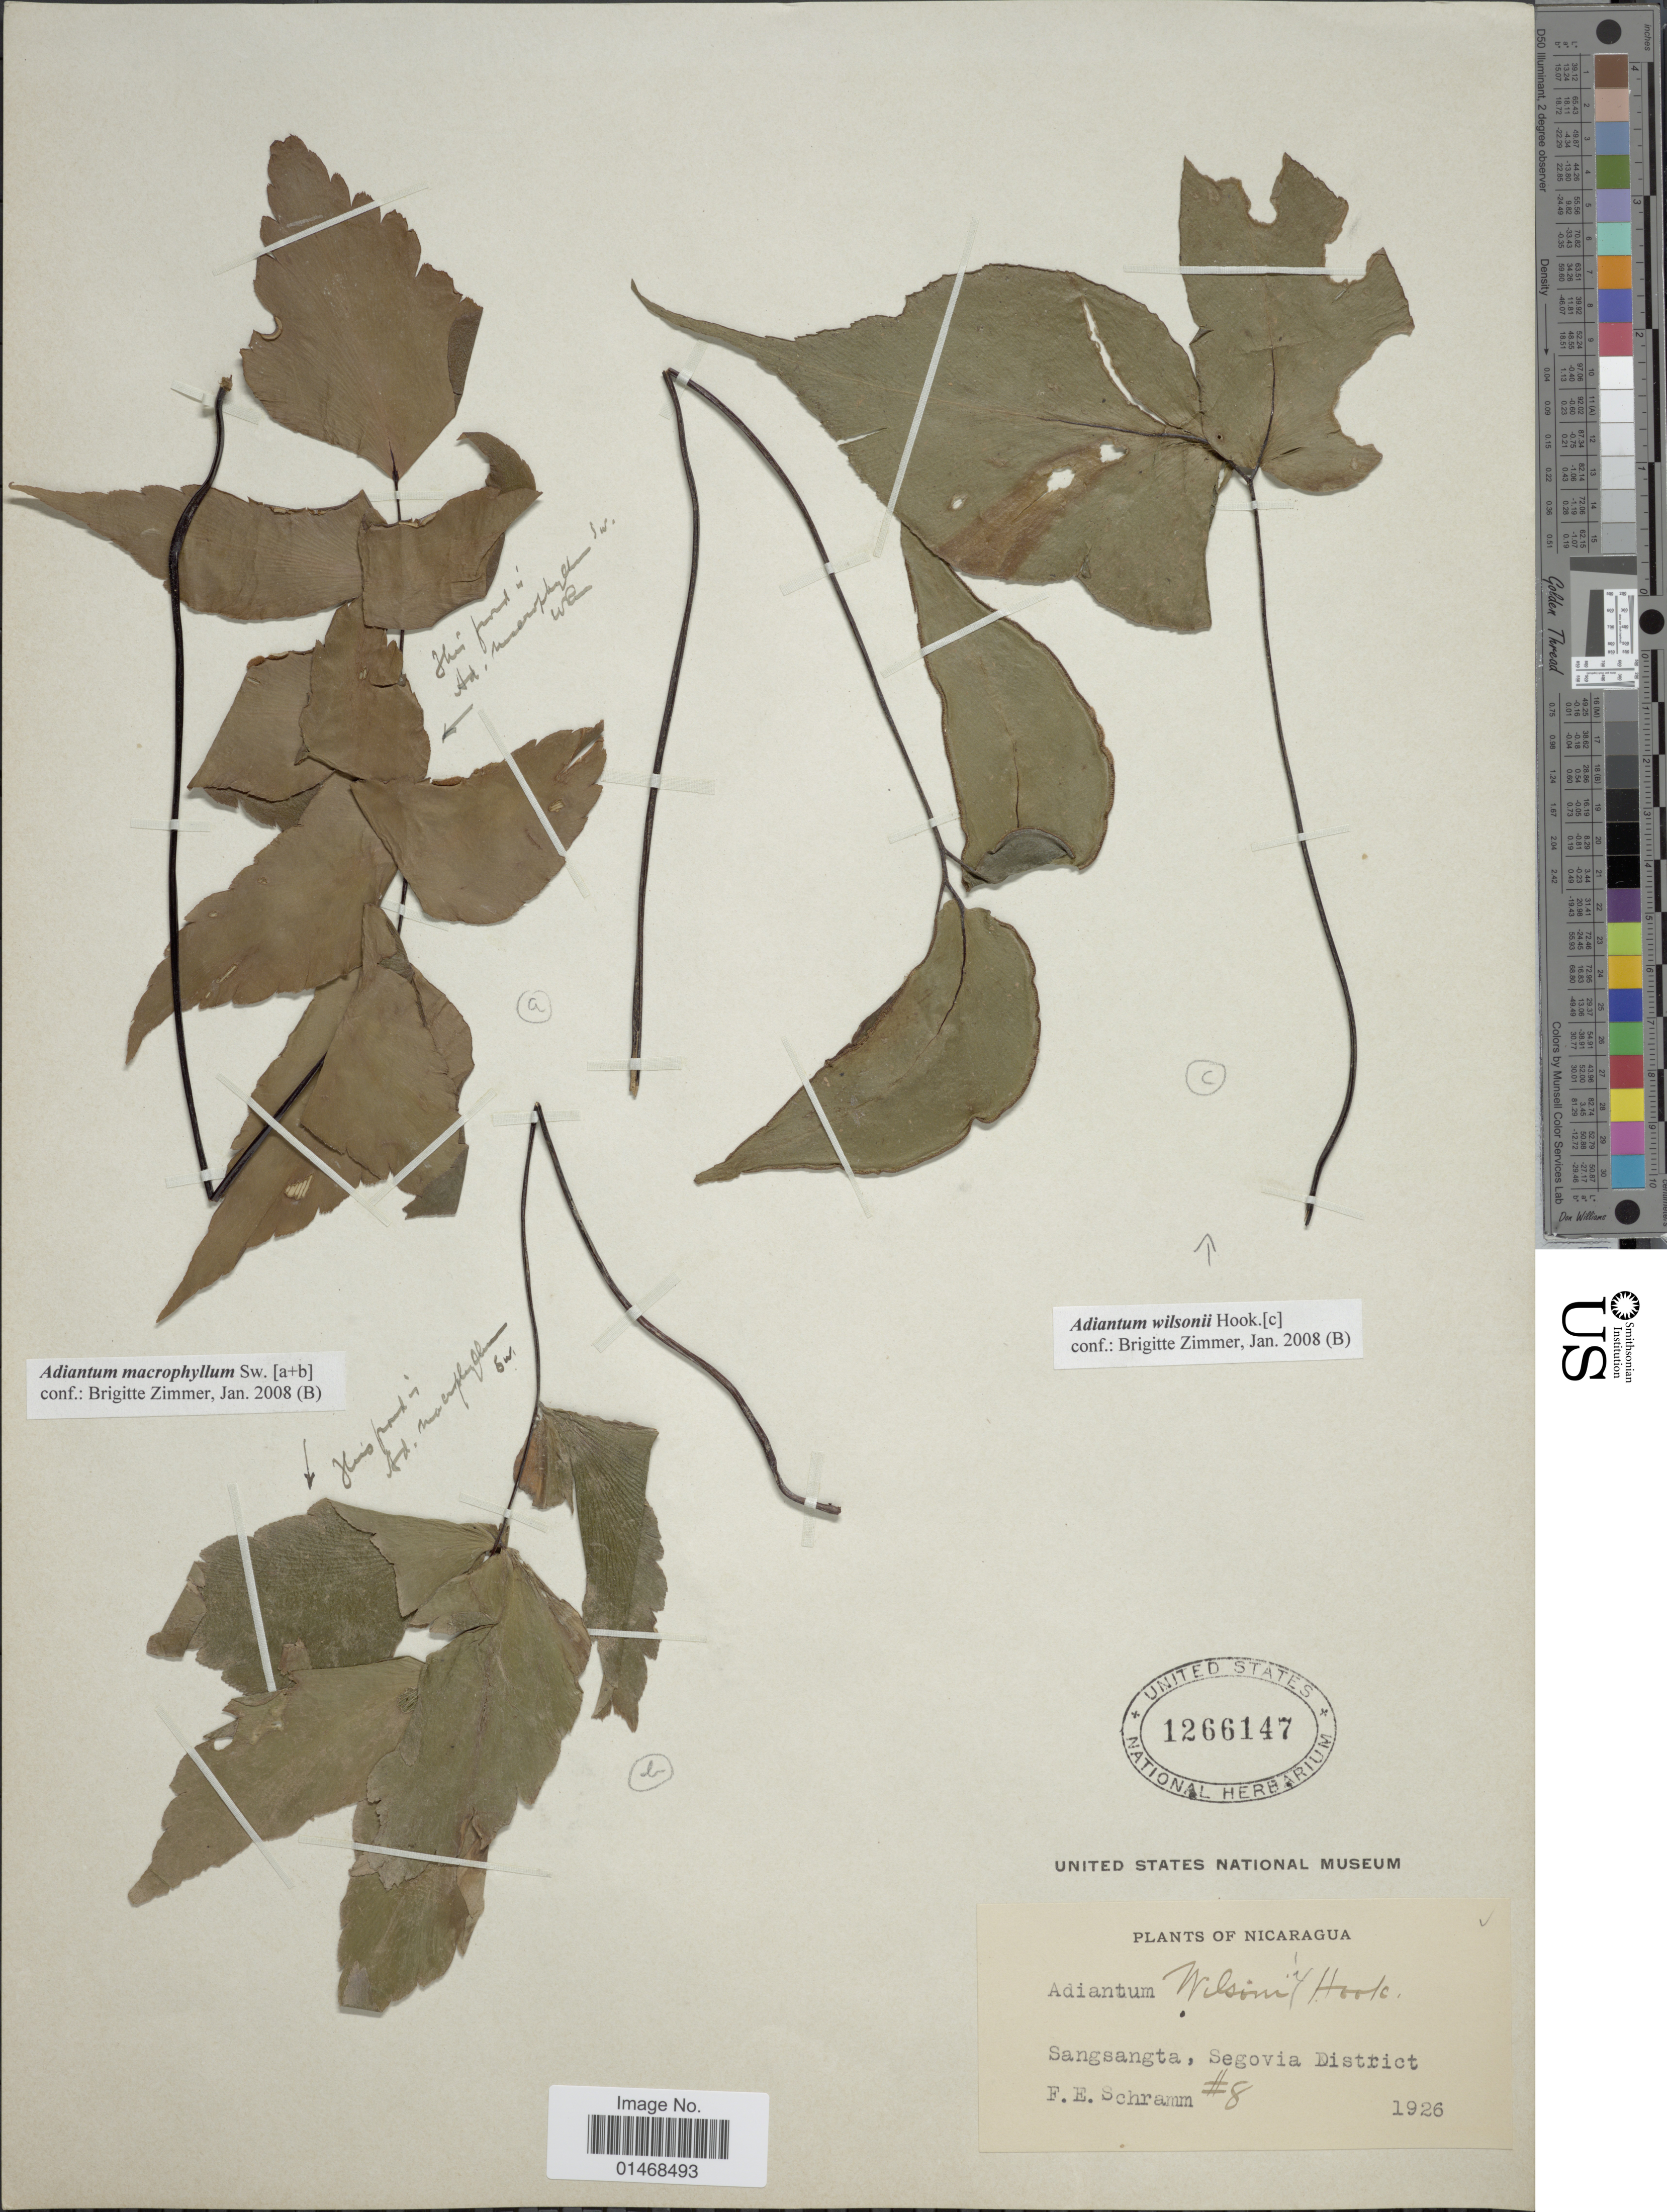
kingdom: Plantae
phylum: Tracheophyta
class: Polypodiopsida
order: Polypodiales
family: Pteridaceae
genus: Adiantum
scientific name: Adiantum wilsonii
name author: Hook.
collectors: F. E. Schramm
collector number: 8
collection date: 1926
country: Nicaragua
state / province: Nueva Segovia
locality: Sangsanta, Segovia District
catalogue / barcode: US 1266147